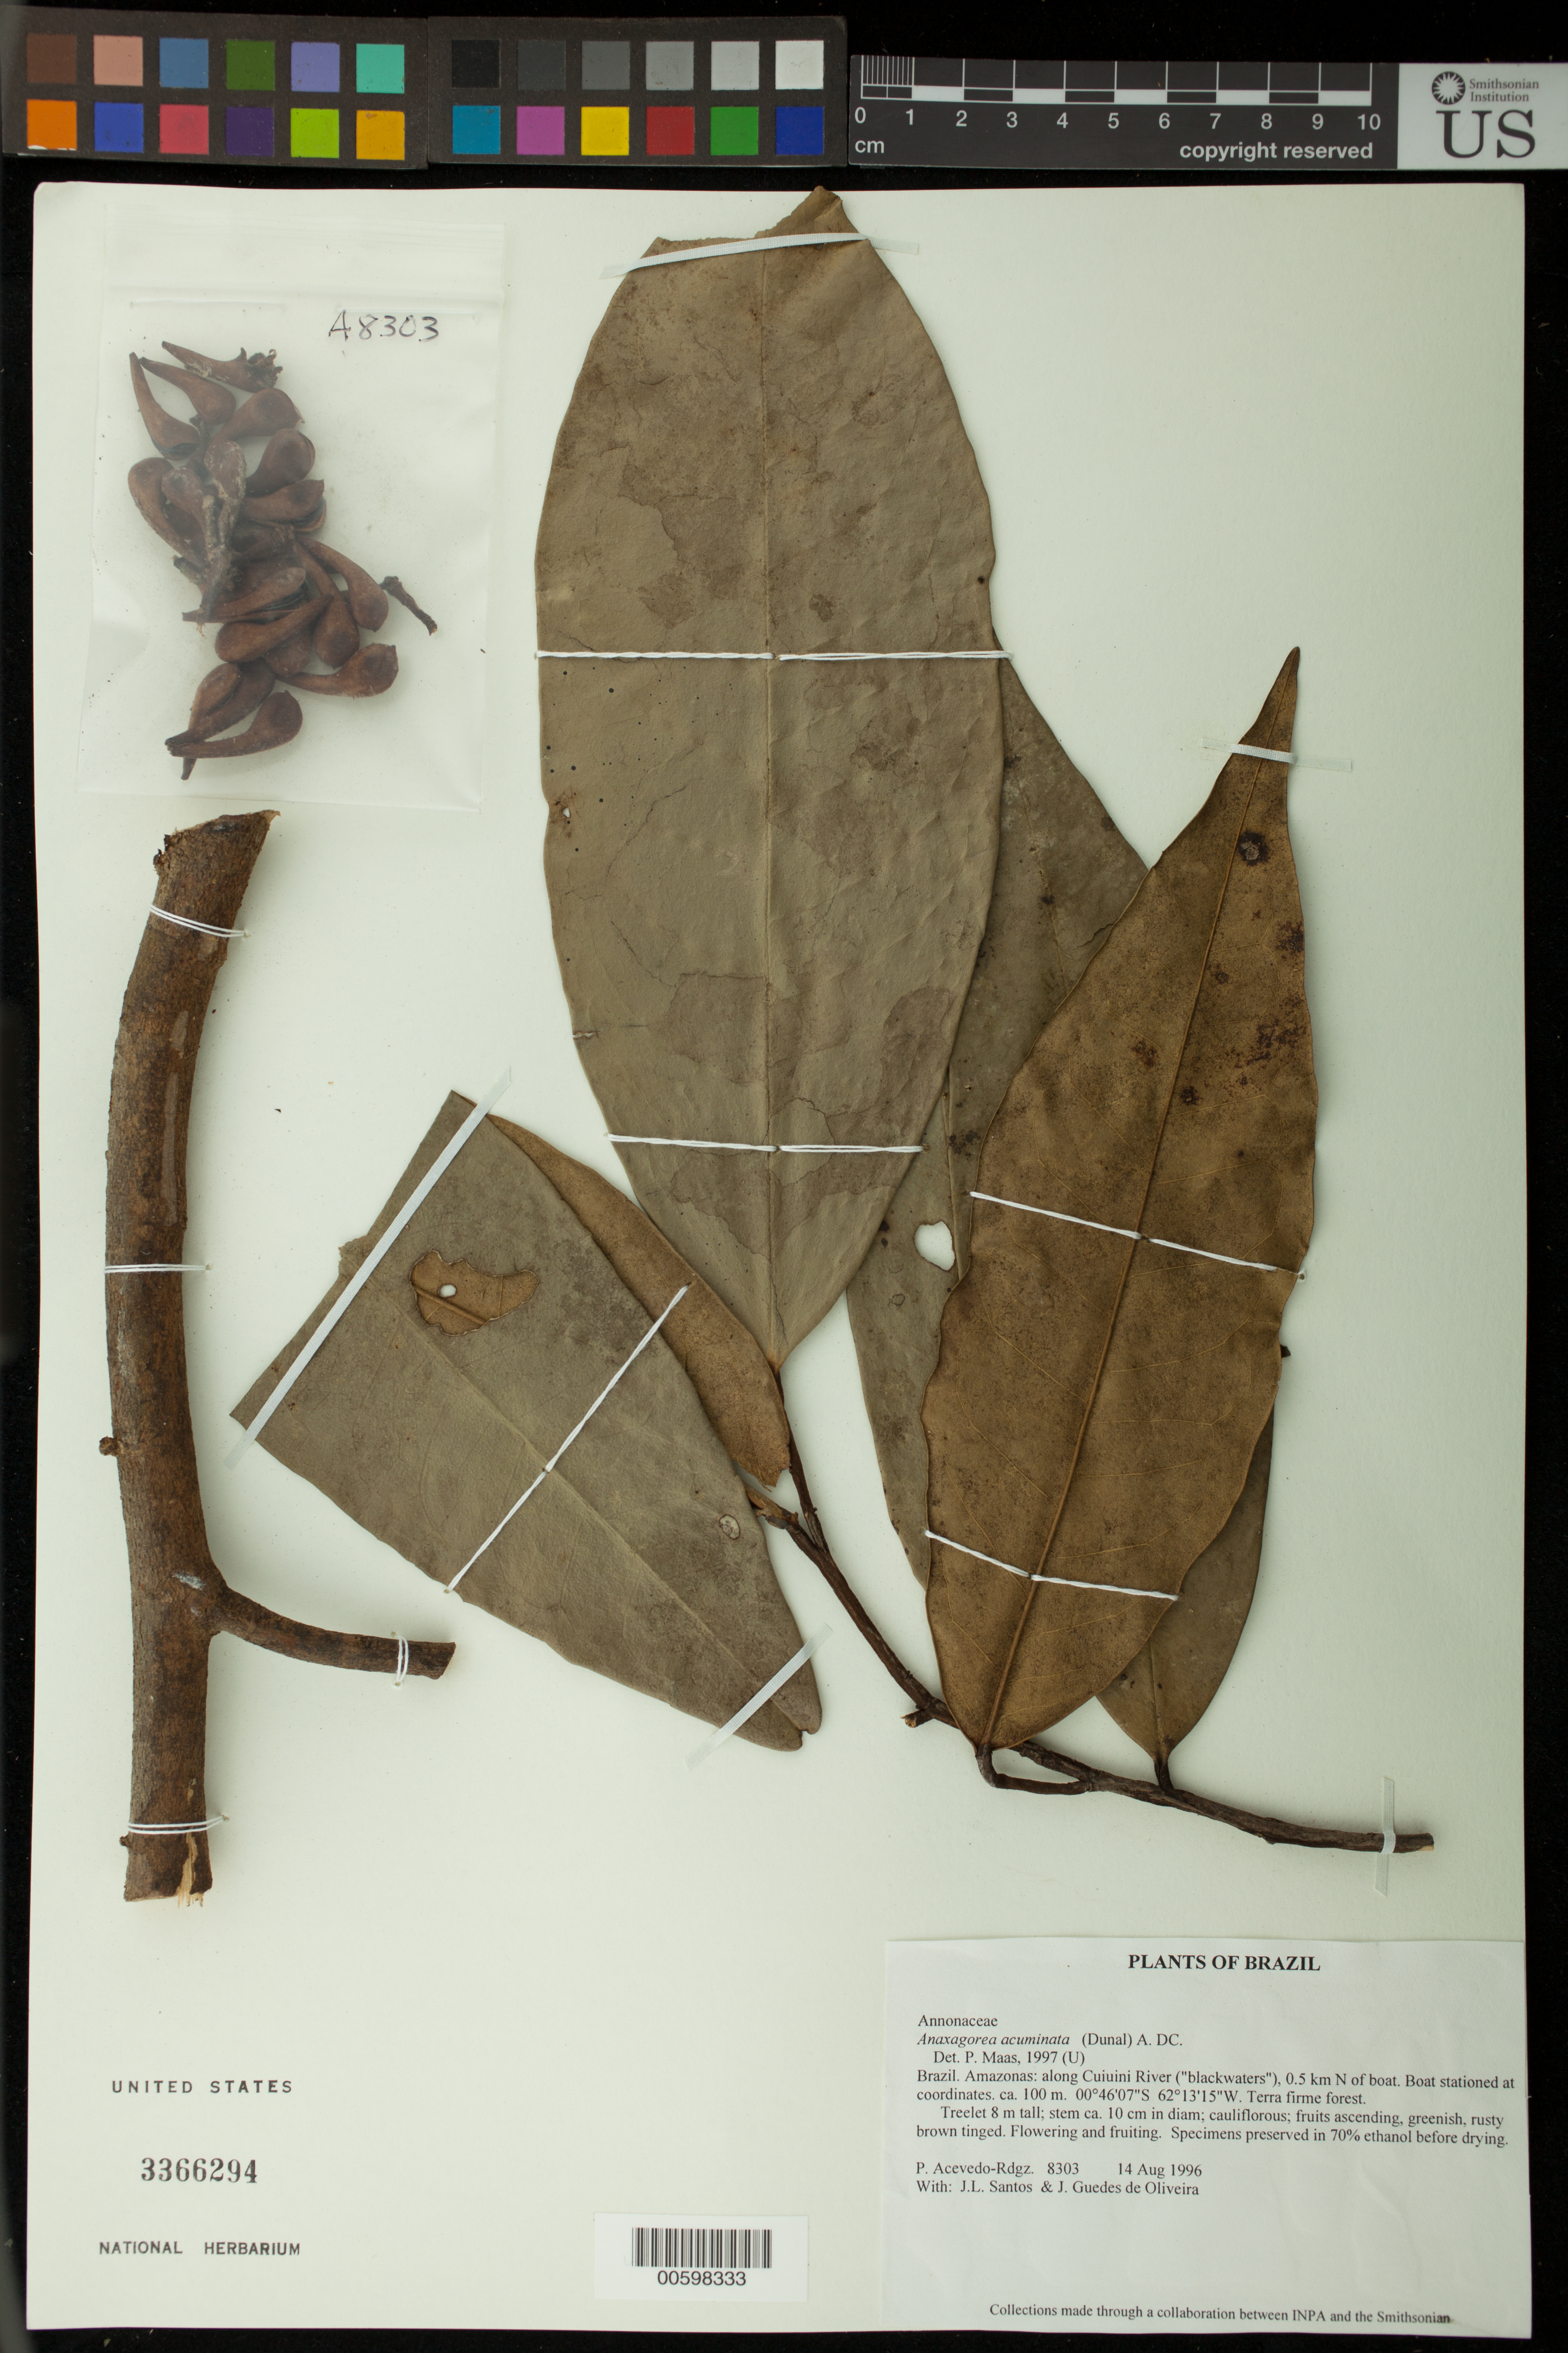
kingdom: Plantae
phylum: Tracheophyta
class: Magnoliopsida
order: Magnoliales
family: Annonaceae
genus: Anaxagorea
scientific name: Anaxagorea acuminata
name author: (Dunal) A. DC.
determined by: Maas, Paul J. M.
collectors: P. Acevedo-Rodr., J. L. Santos & J. Guedes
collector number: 8303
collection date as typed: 14 Aug 1996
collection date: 1996-08-14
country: Brazil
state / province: Amazonas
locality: Amazonas: along Cuiuini River ("blackwaters"), 0.5 km N of boat. Boat stationed at coordinates.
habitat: Terra firme forest.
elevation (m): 100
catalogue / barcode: US 3366294